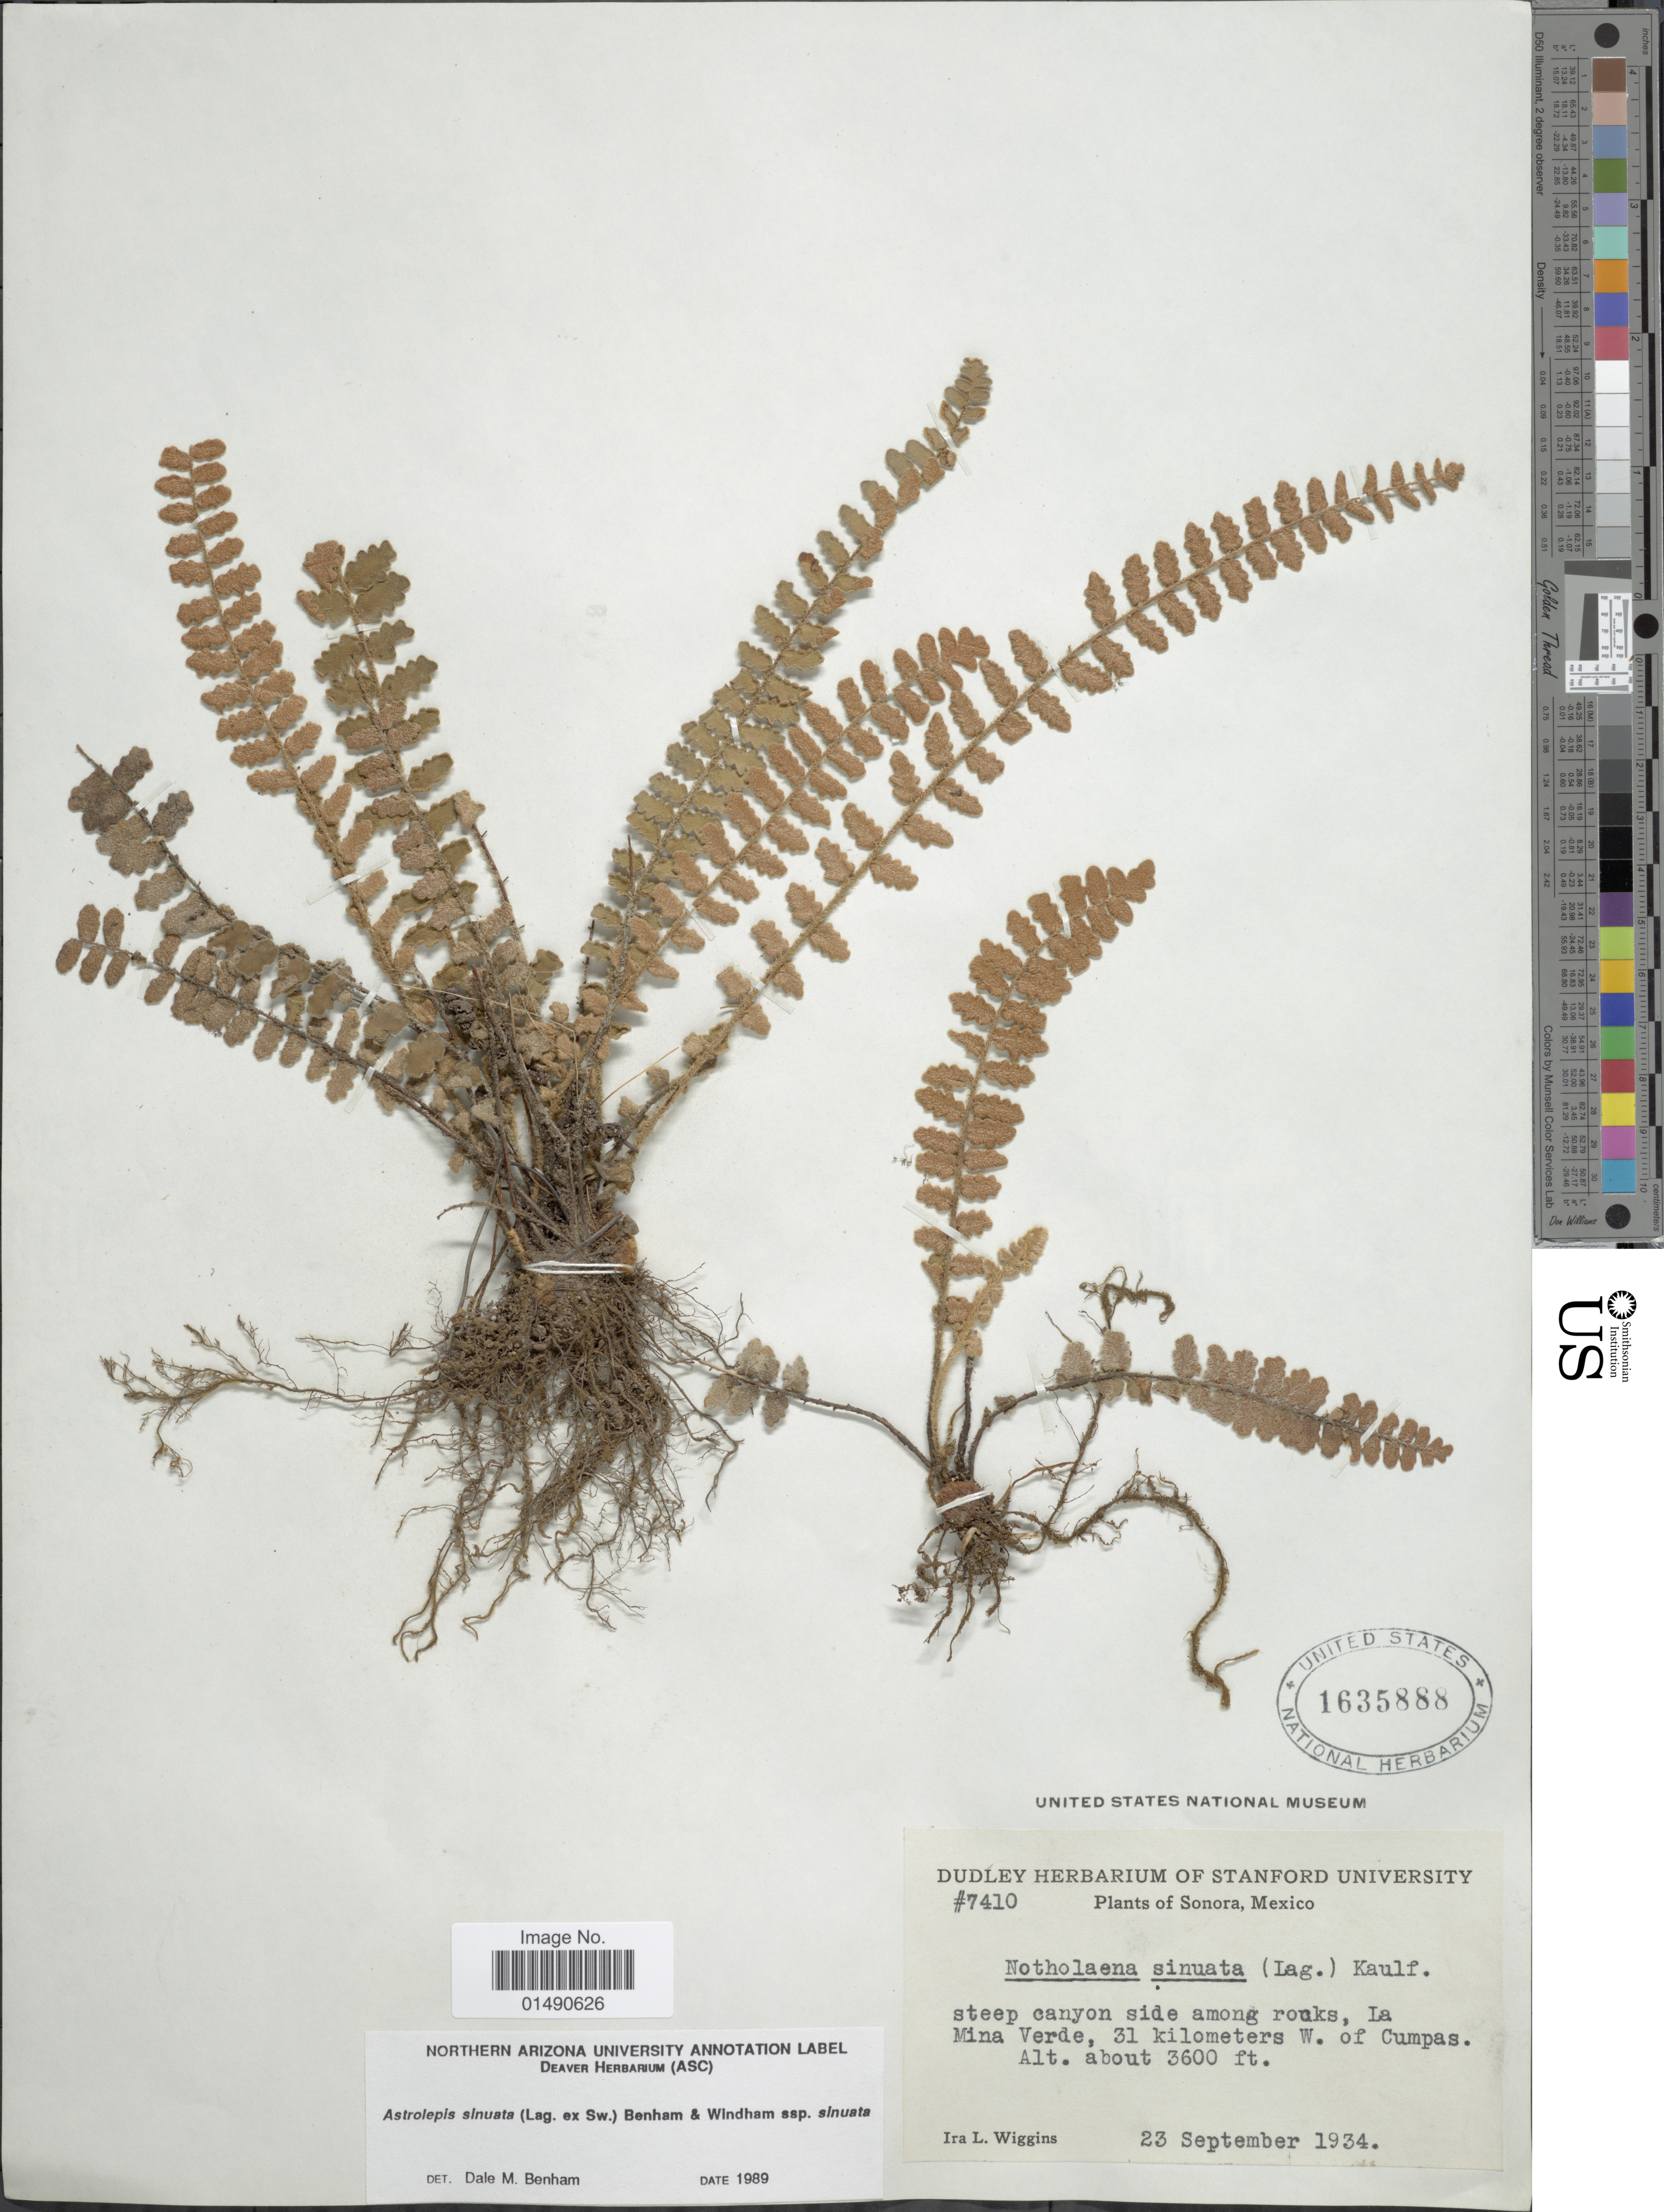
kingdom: Plantae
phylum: Tracheophyta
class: Polypodiopsida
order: Polypodiales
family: Pteridaceae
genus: Astrolepis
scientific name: Astrolepis sinuata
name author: (Lag. ex Sw.) D.M. Benham & Windham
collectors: I. L. Wiggins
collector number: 7410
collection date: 1934-09-23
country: Mexico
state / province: Sonora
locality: Steep canyon side among rocks, La Mina Verde, 31 kilometers W. of Cumpas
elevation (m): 1097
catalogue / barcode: US 1635888